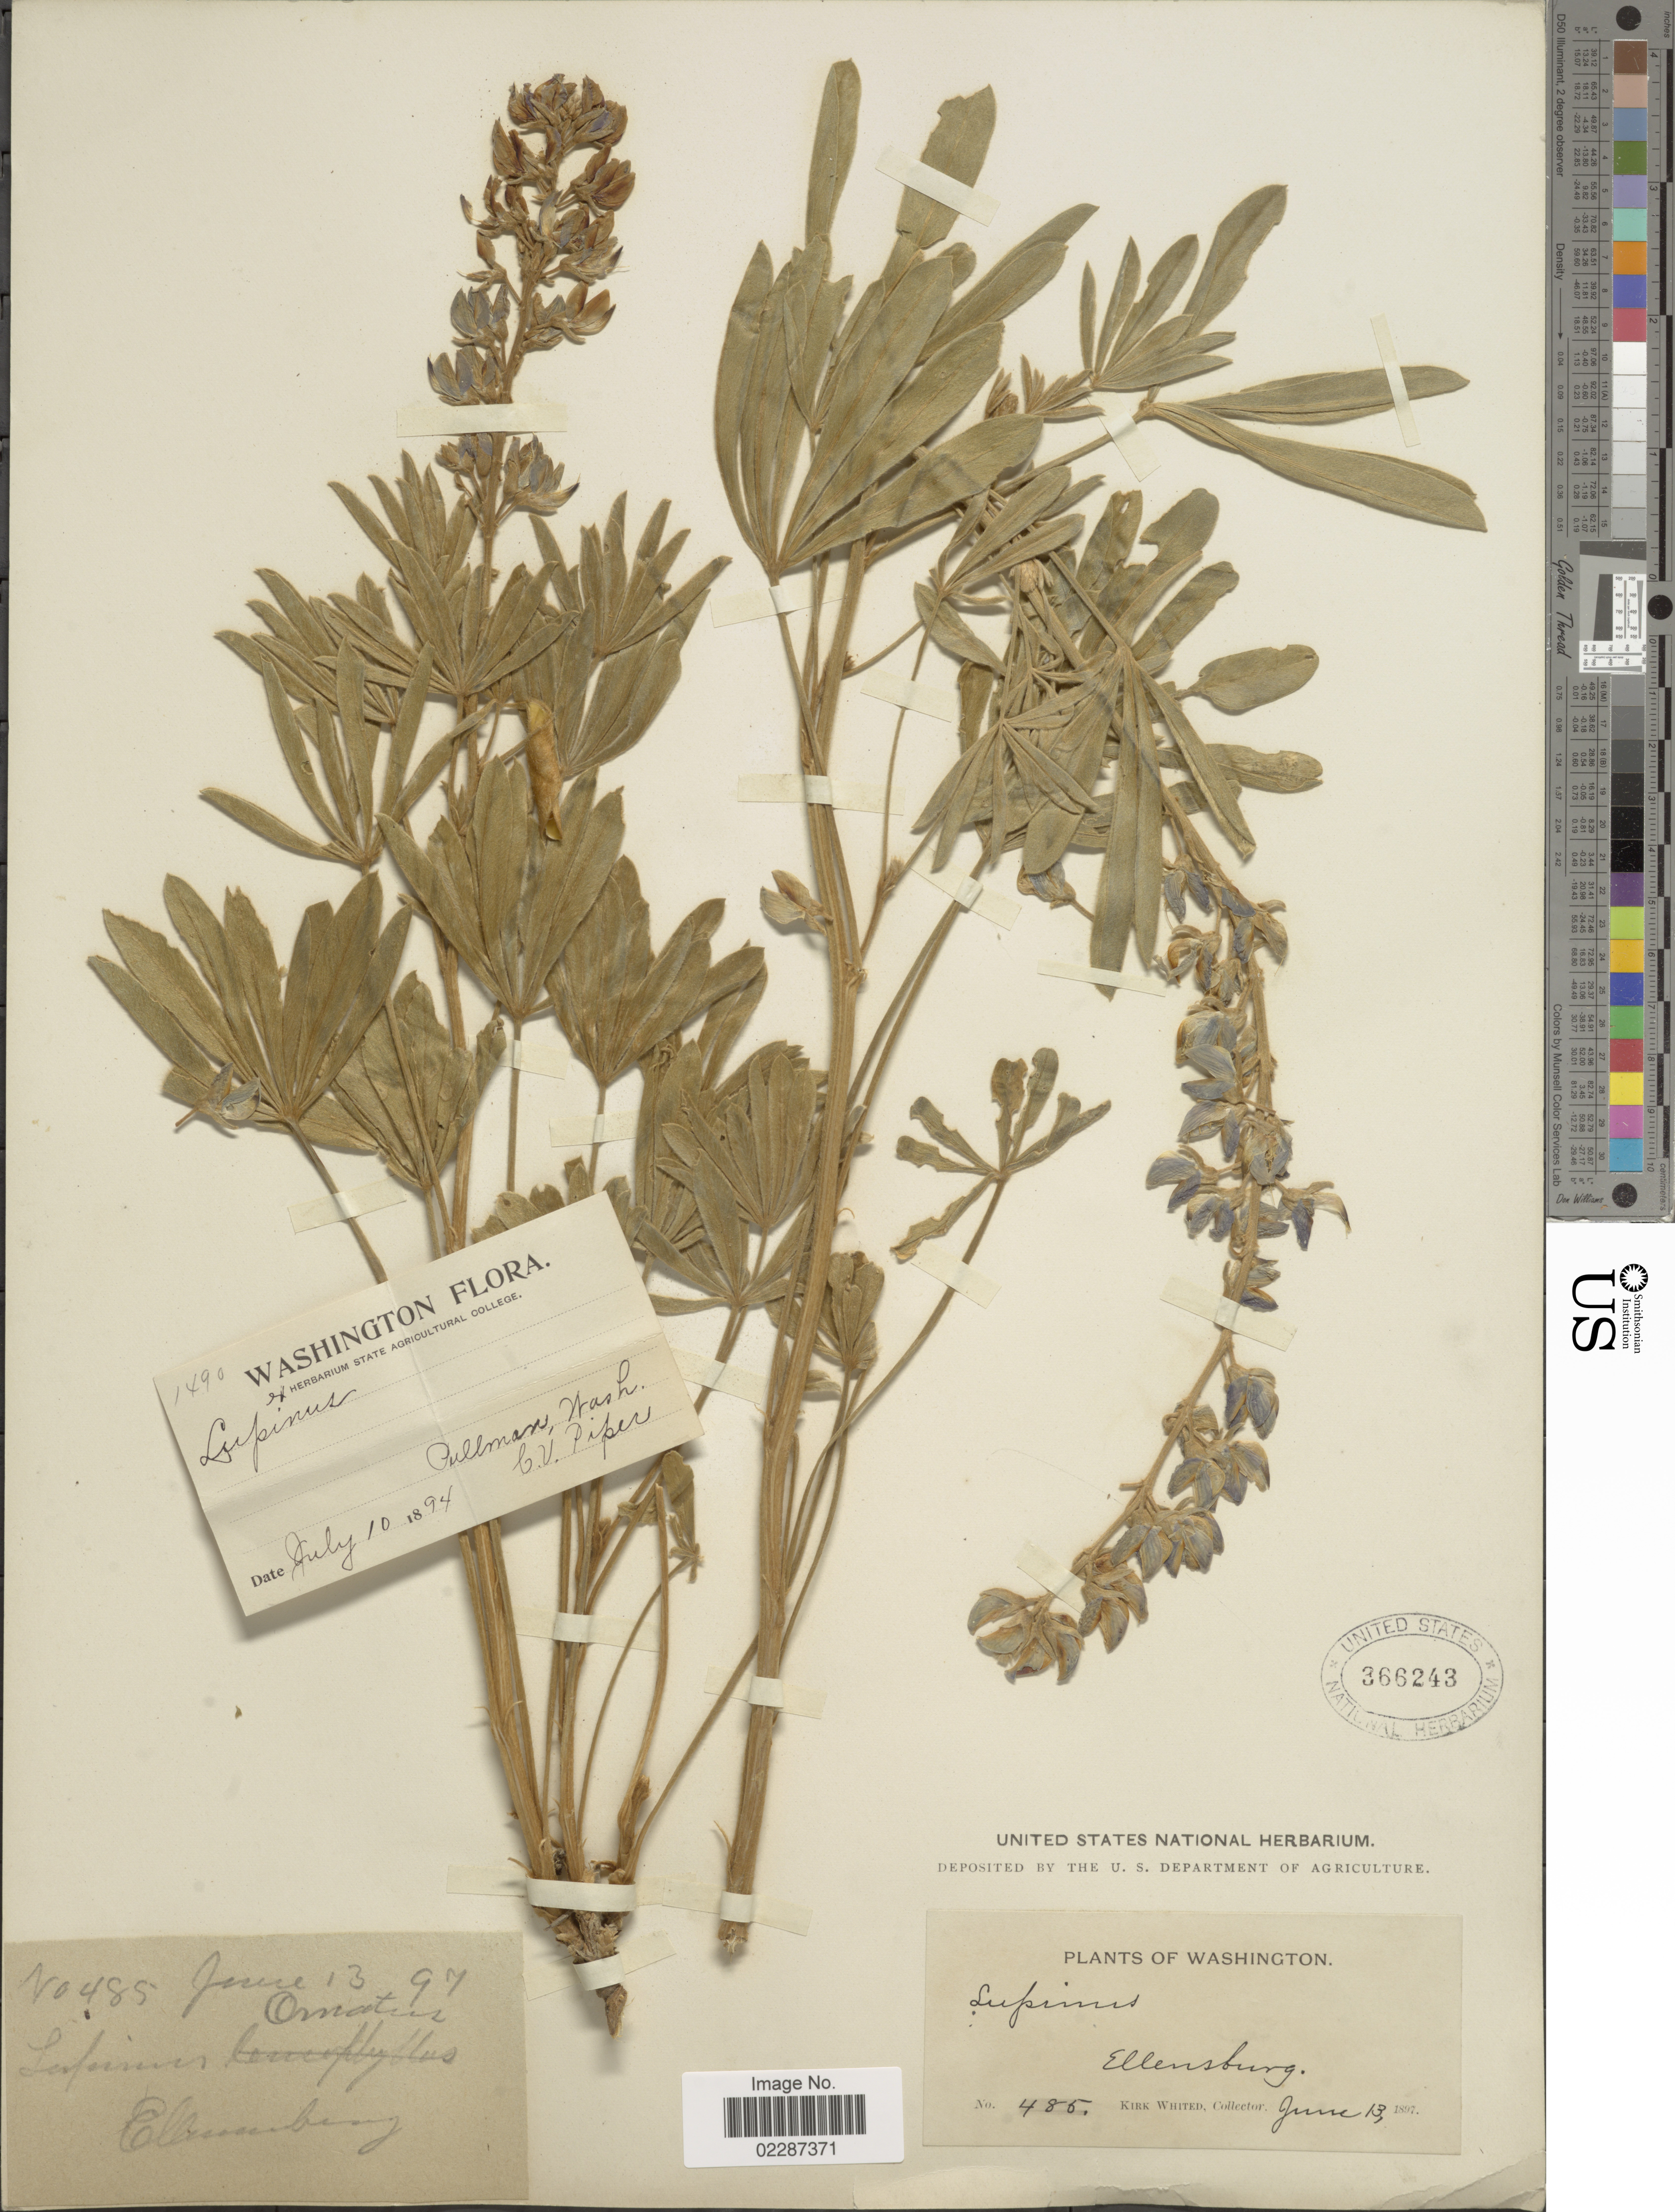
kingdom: Plantae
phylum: Tracheophyta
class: Magnoliopsida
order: Fabales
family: Fabaceae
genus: Lupinus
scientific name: Lupinus sericeus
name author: Pursh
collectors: K. Whited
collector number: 485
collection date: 1897-06-13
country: United States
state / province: Washington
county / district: Kittitas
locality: Ellensburg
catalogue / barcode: US 366243-2